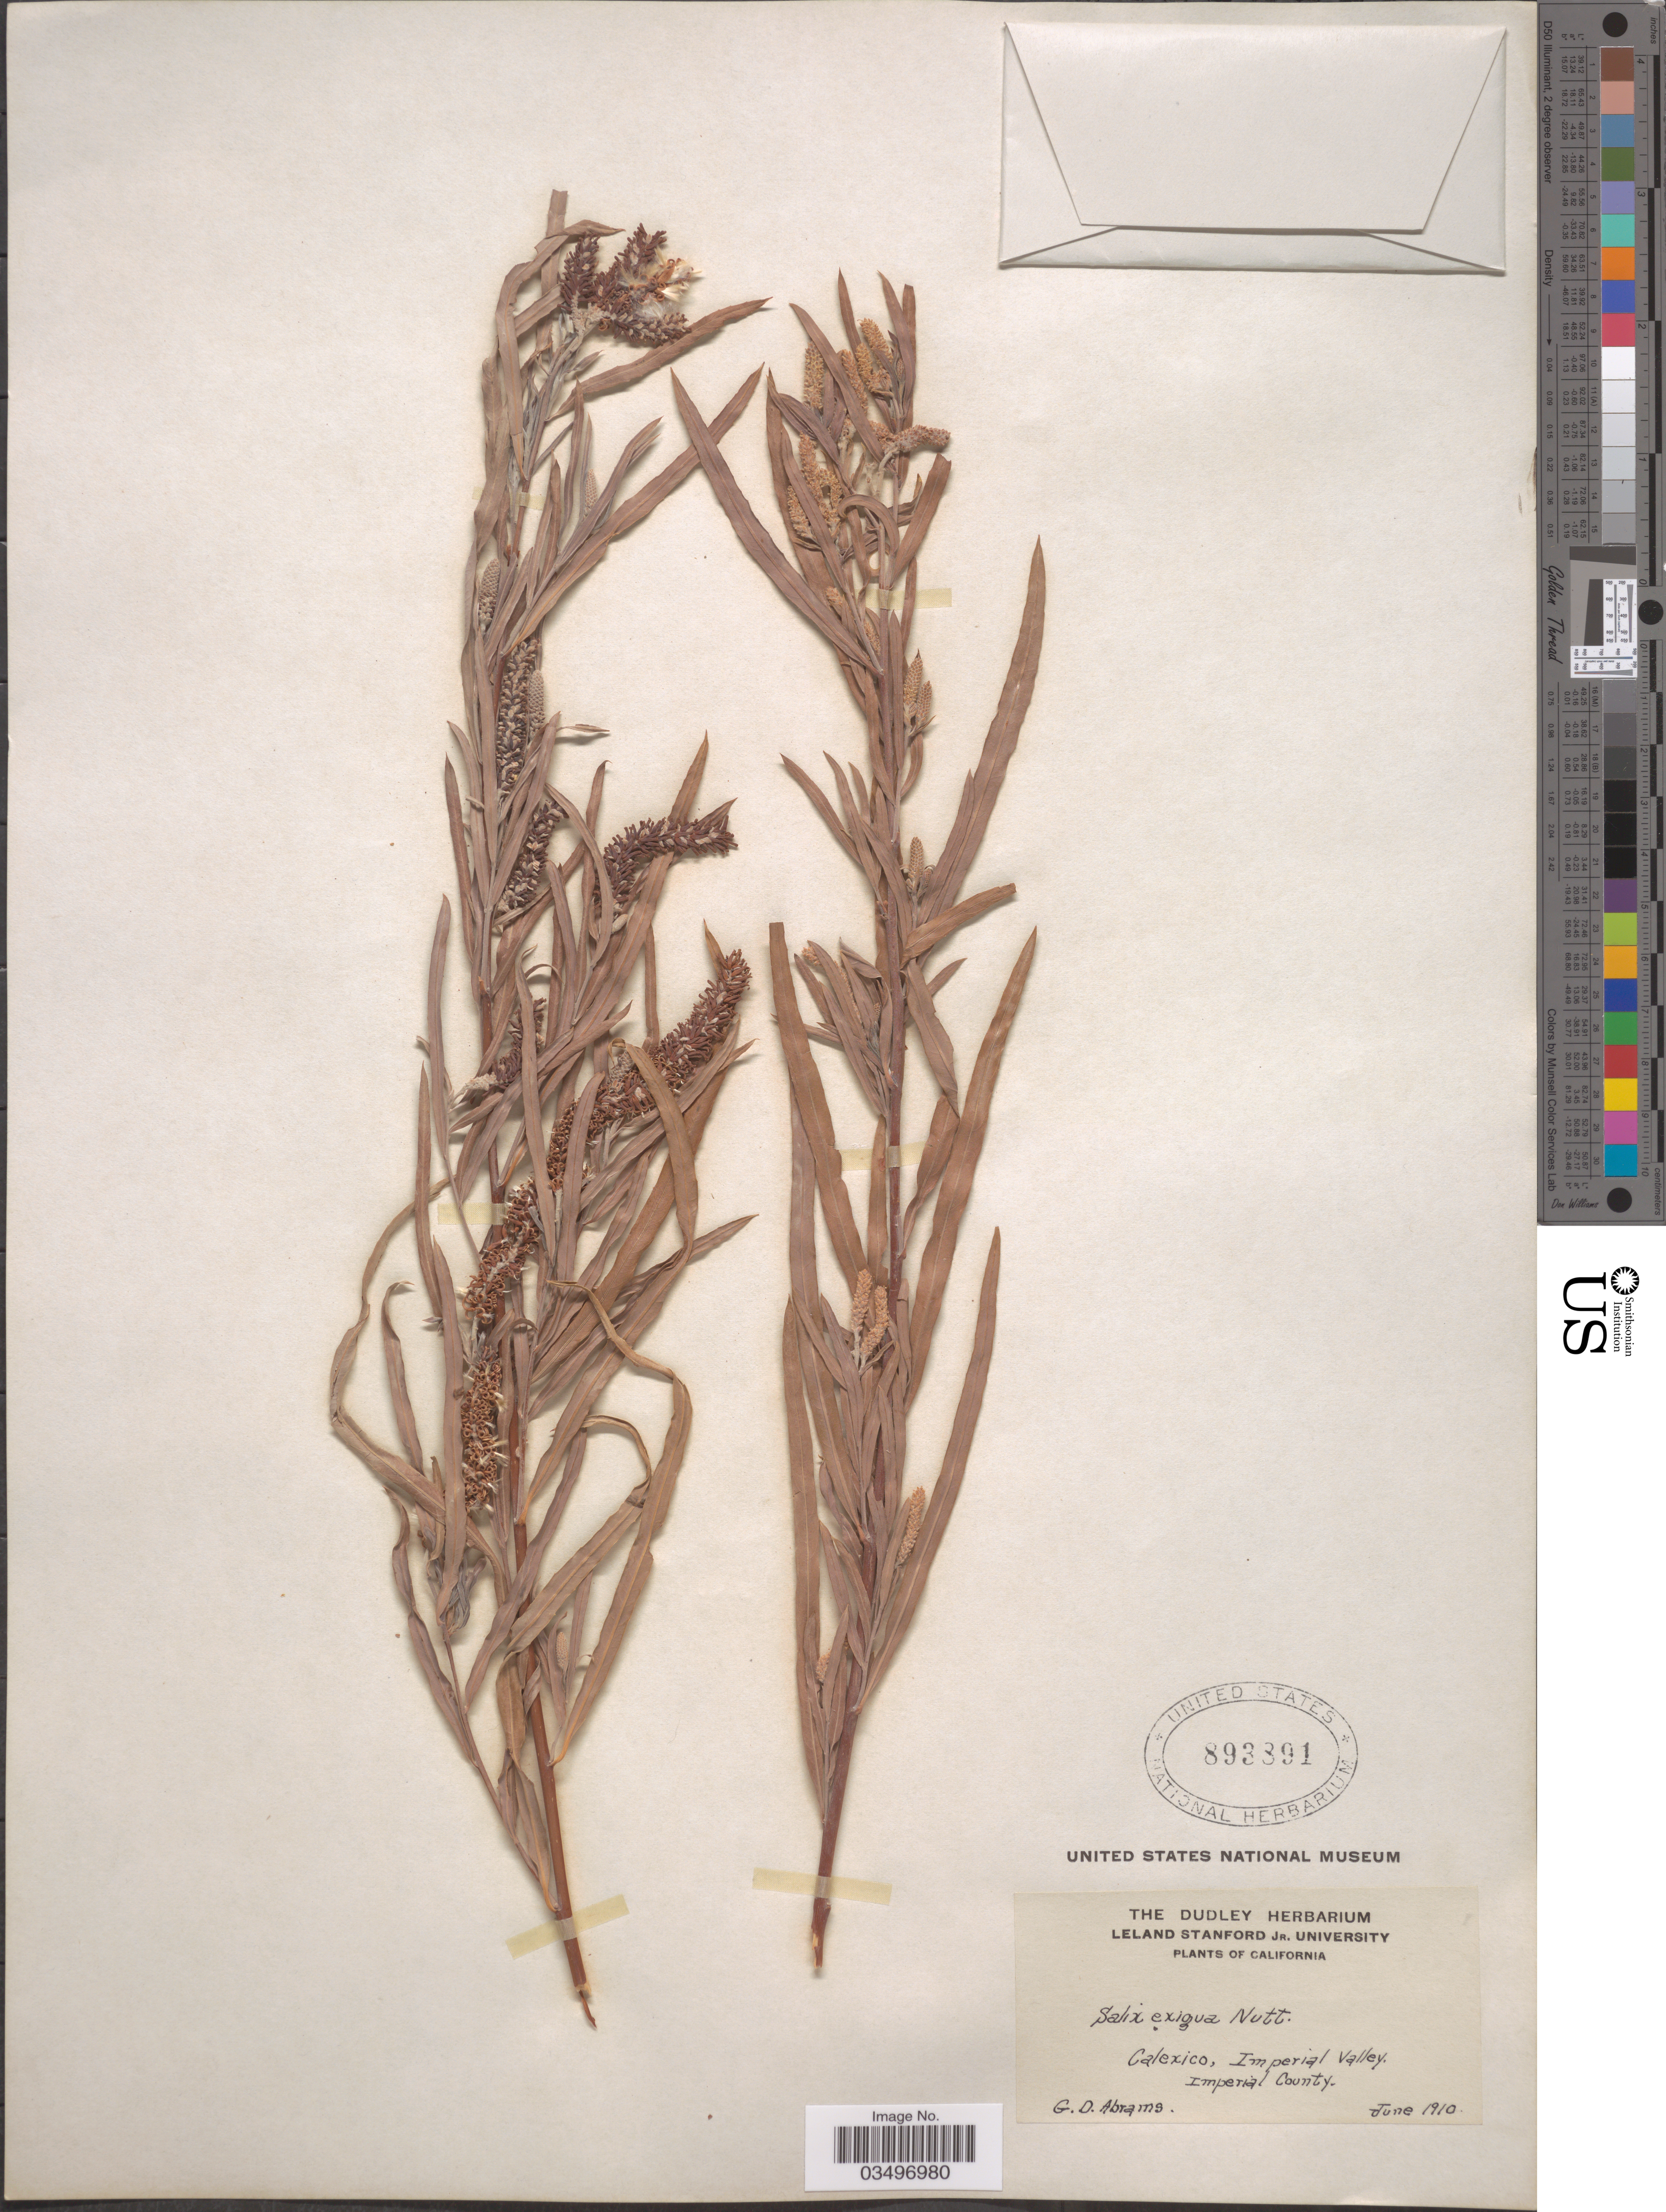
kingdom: Plantae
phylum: Tracheophyta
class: Magnoliopsida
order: Malpighiales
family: Salicaceae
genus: Salix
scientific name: Salix exigua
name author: Nutt.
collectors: G. Abrams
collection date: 1910-06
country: United States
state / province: California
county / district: Imperial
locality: Calexico, Imperial Valley, Imperial County.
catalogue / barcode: US 893891